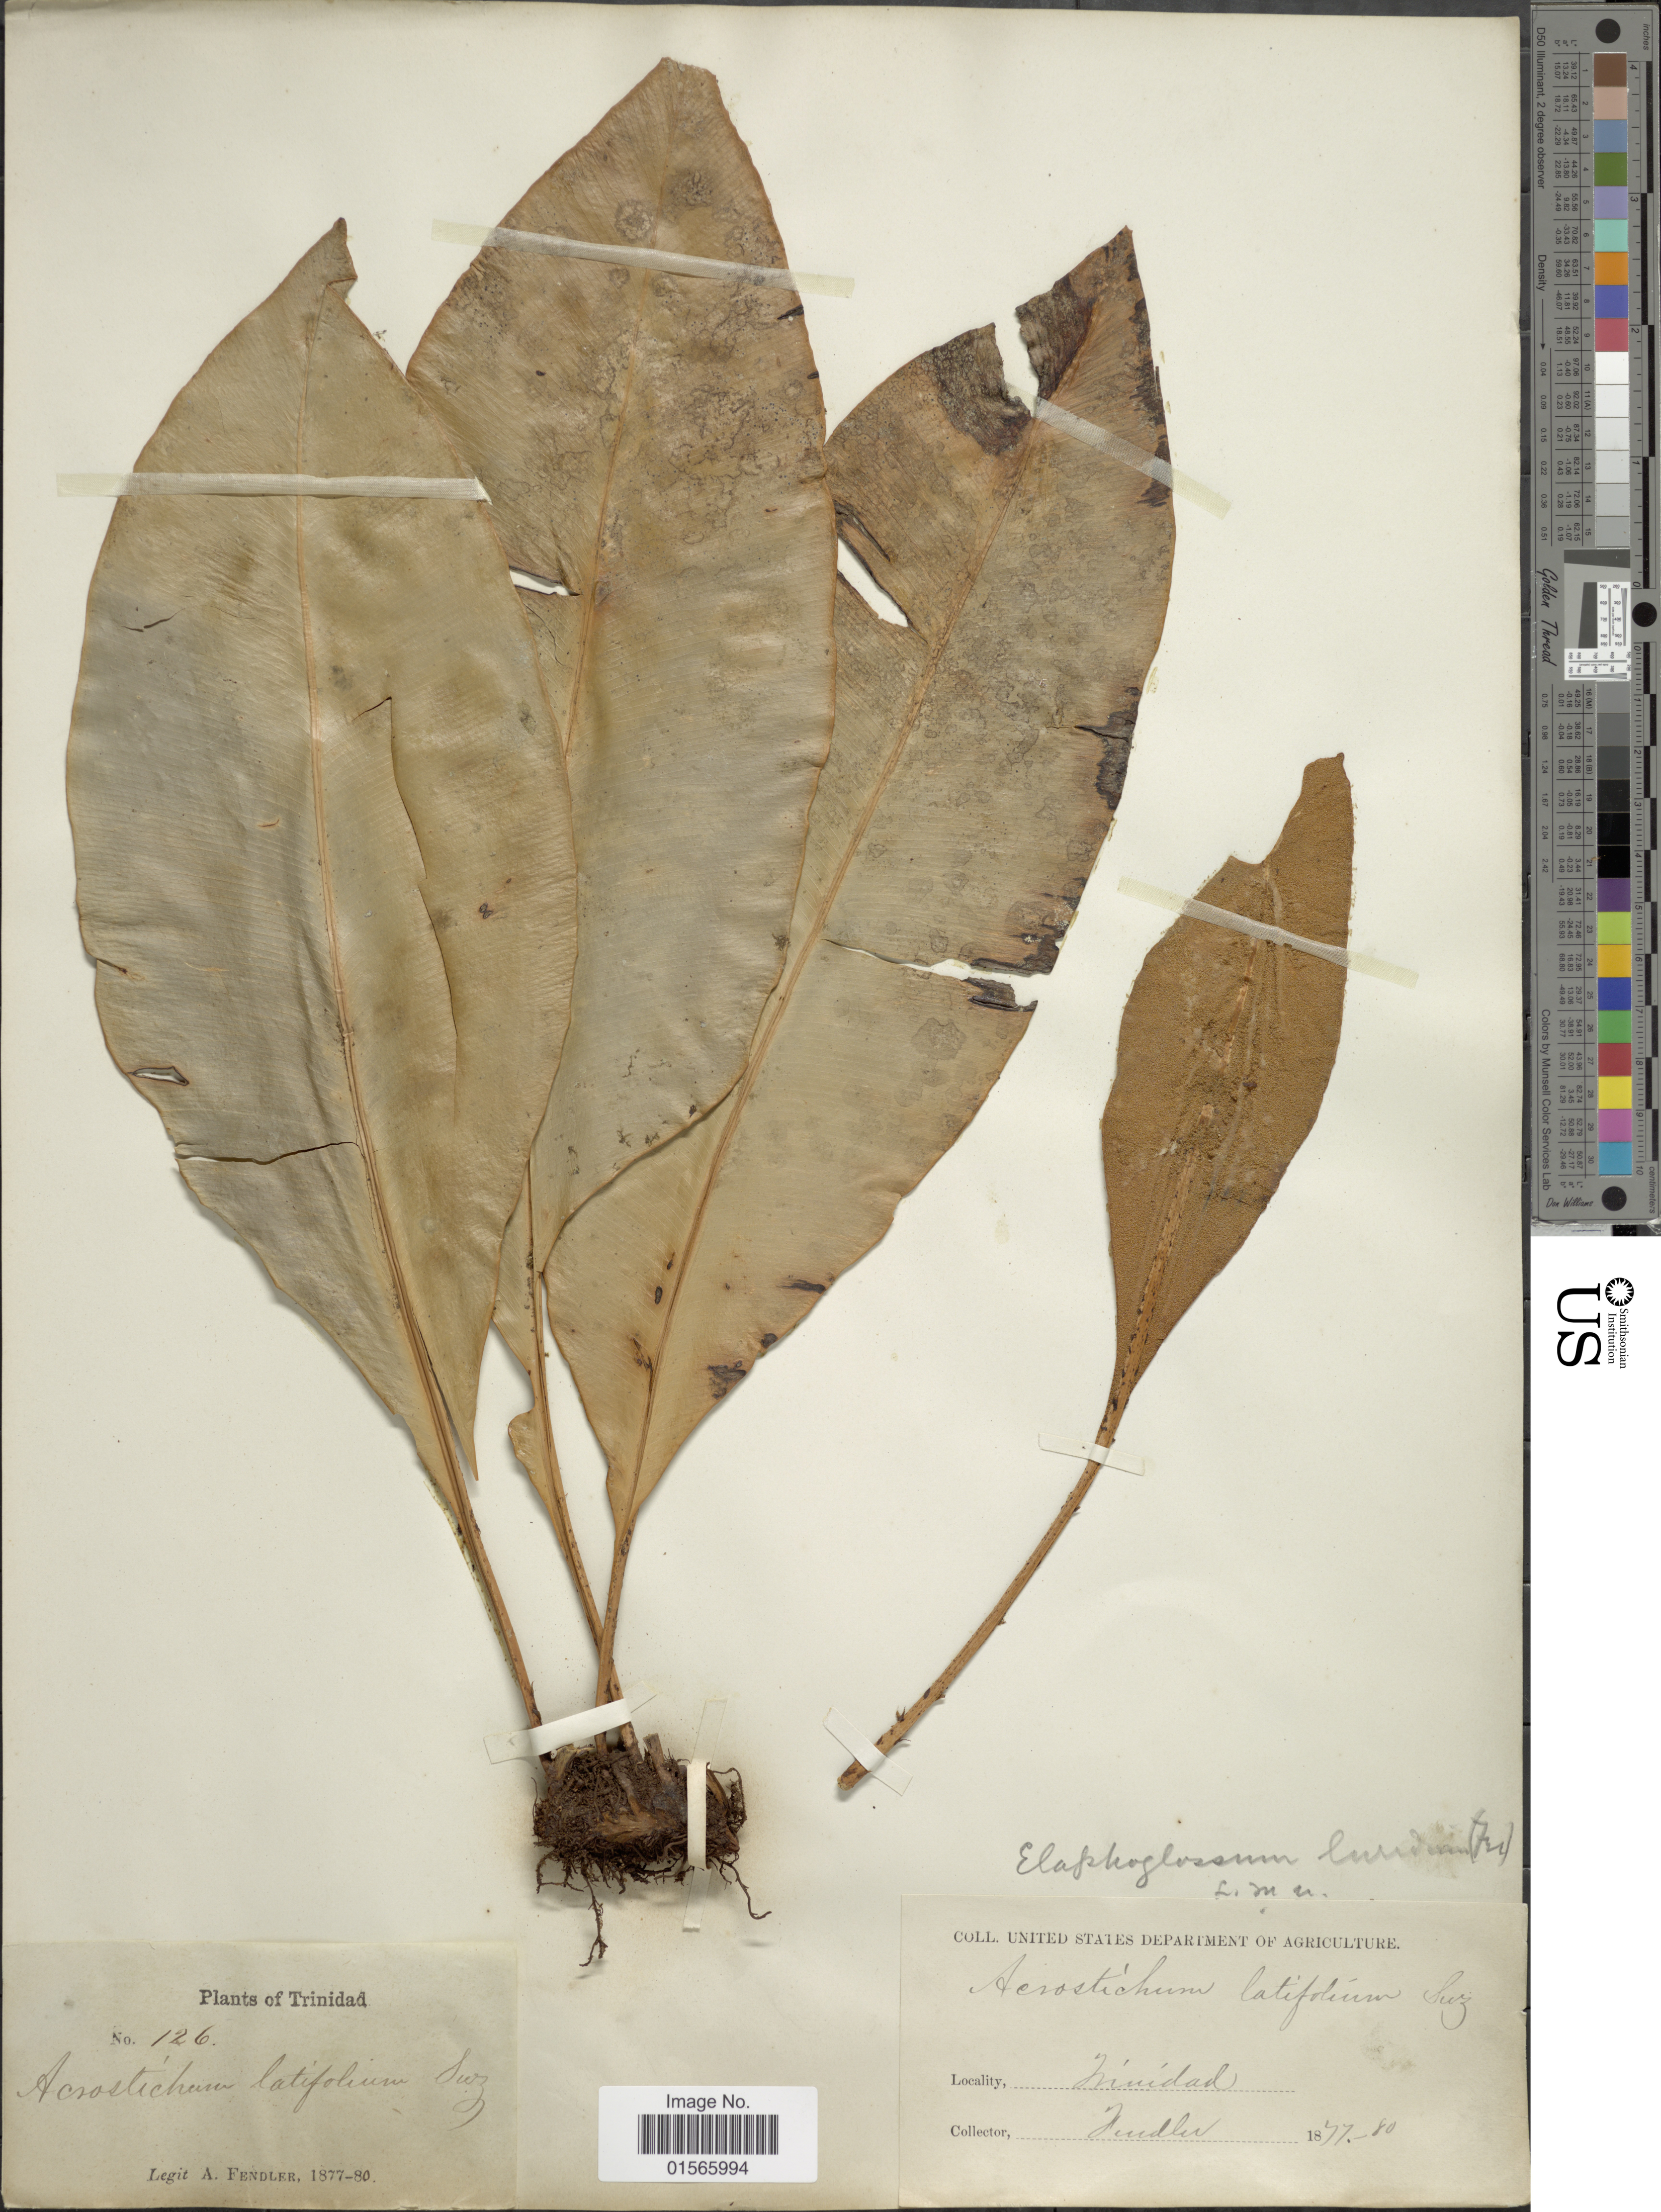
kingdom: Plantae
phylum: Tracheophyta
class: Polypodiopsida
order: Polypodiales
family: Dryopteridaceae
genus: Elaphoglossum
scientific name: Elaphoglossum luridum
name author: (Fée) Christ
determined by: Matos, F. B.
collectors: A. Fendler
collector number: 126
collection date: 1877/1880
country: Trinidad and Tobago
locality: Trinidad